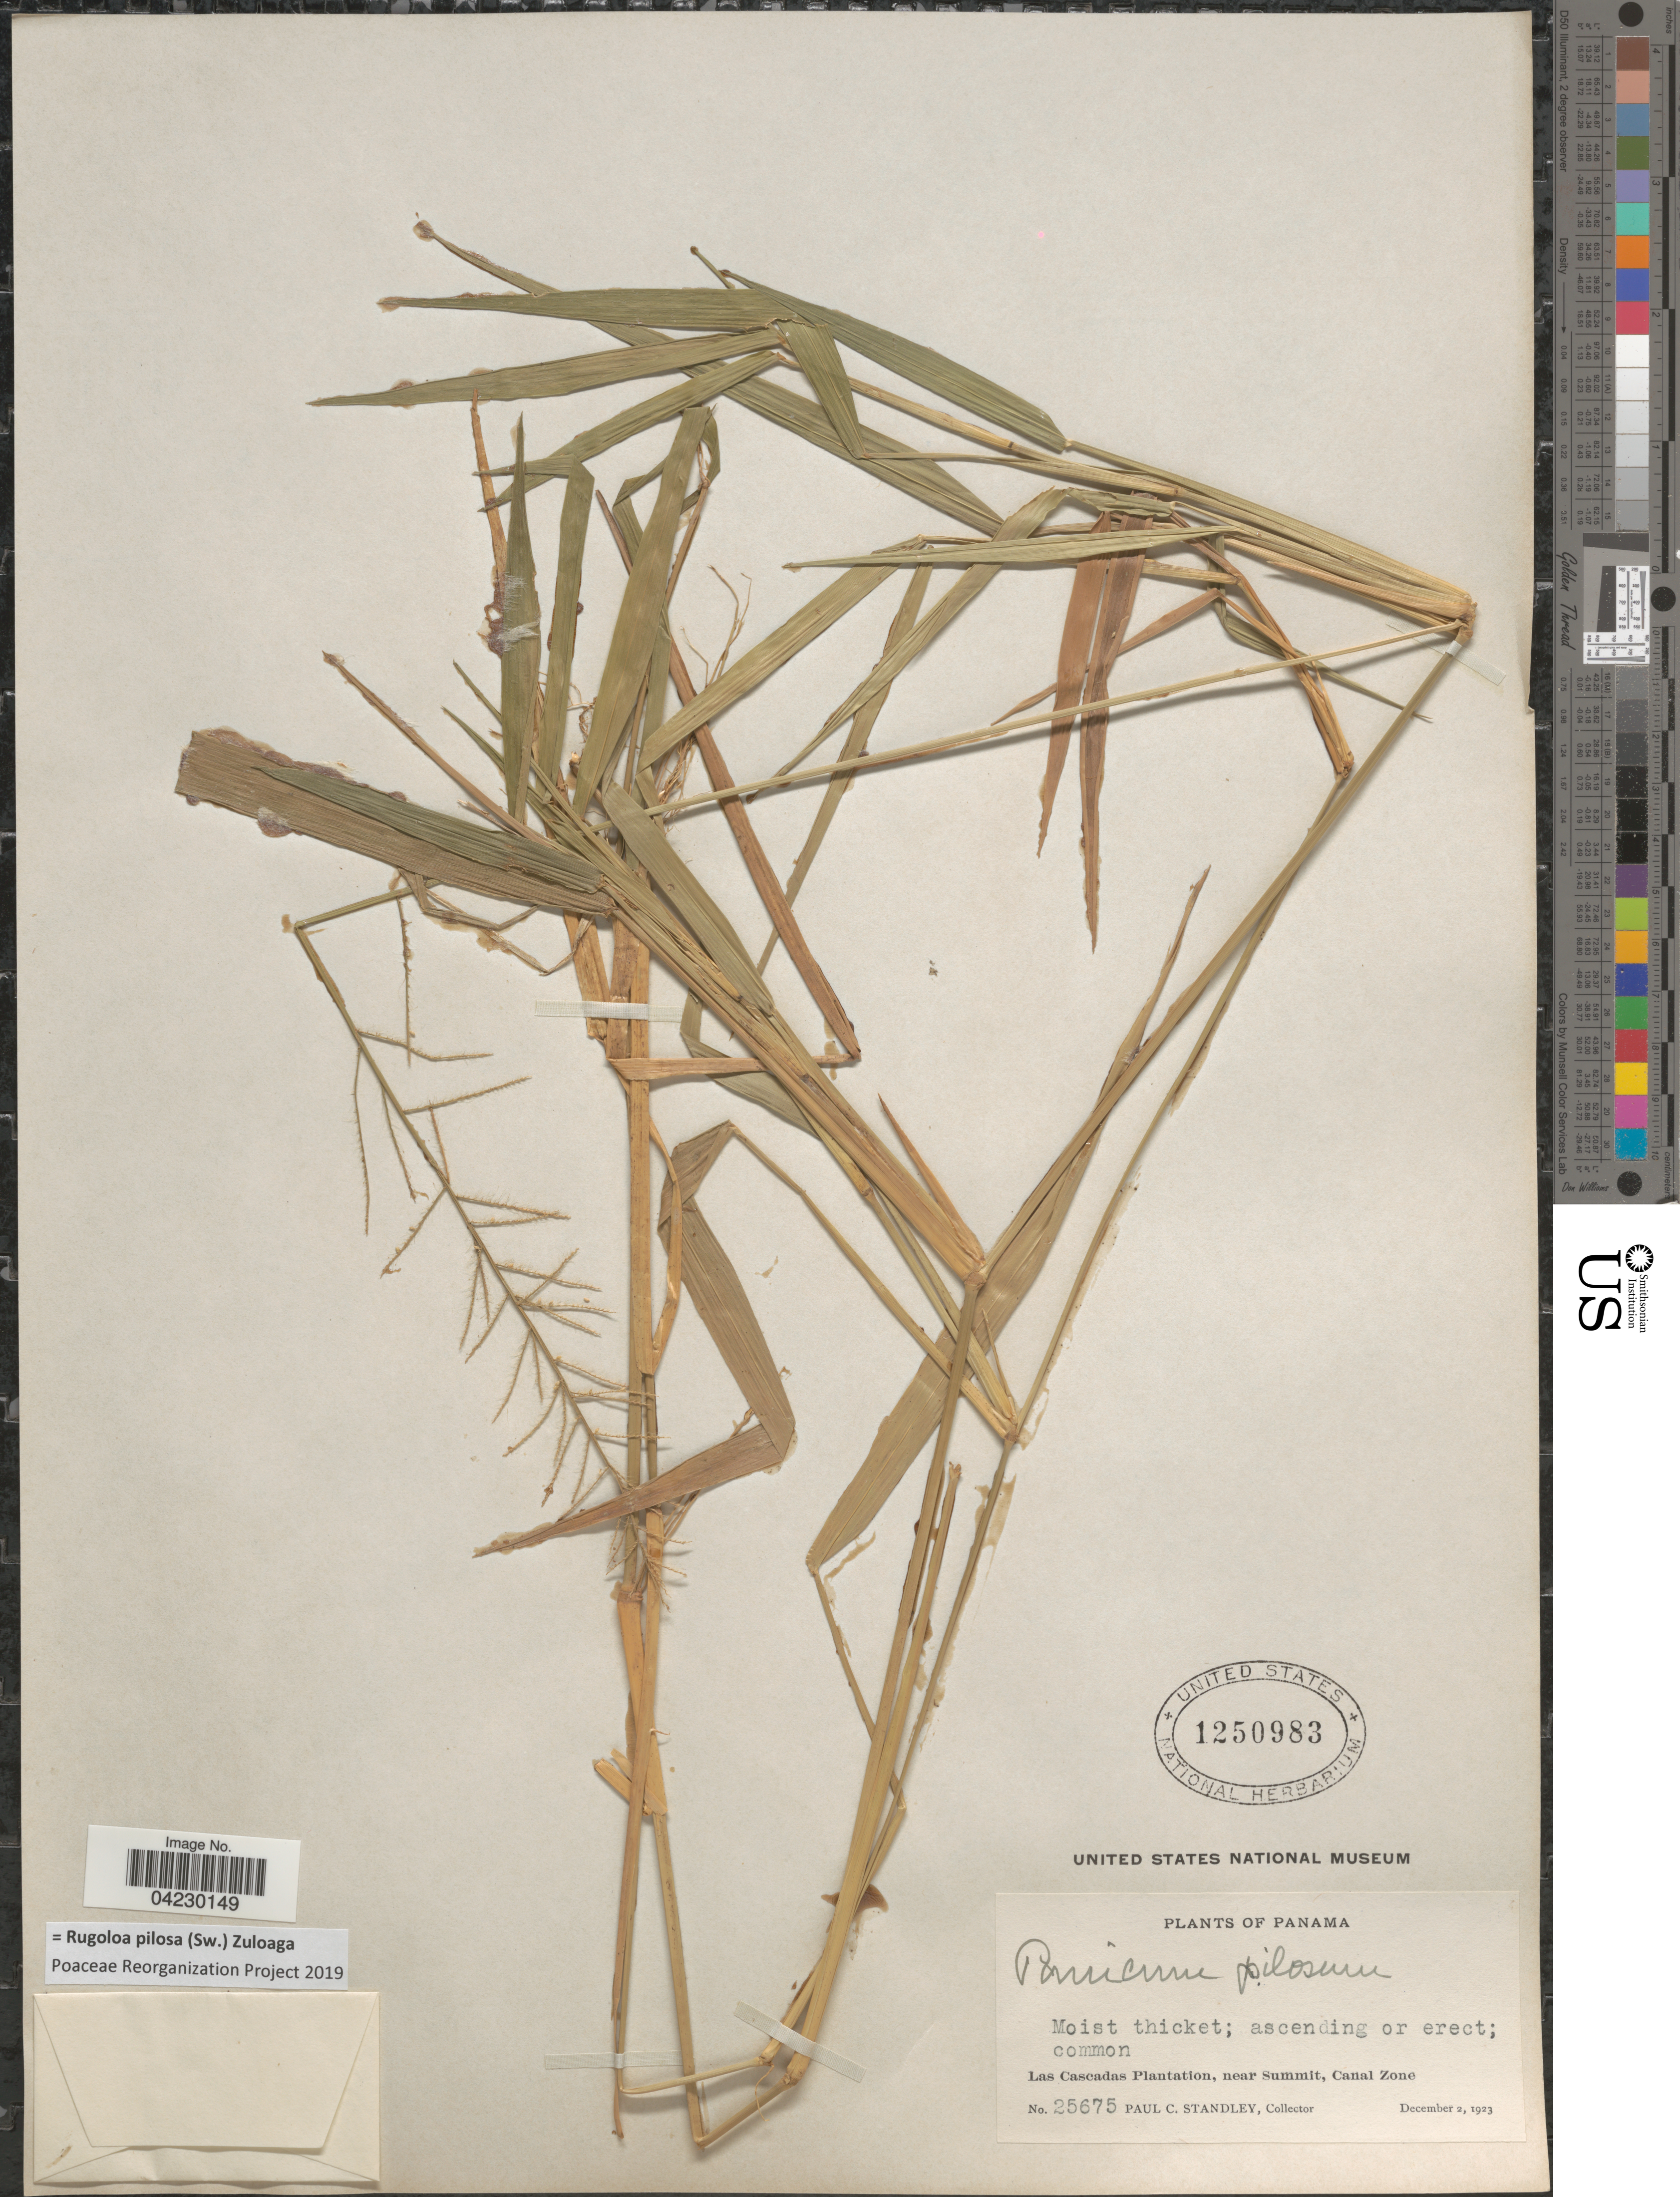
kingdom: Plantae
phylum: Tracheophyta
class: Liliopsida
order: Poales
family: Poaceae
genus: Rugoloa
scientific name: Rugoloa pilosa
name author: (Sw.) Zuloaga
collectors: P. C. Standley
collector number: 25675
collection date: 1923-12-02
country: Panama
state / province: Colón / Panamá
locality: Las Cascadas Plantation, near Summit, Canal Zone.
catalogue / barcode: US 1250983